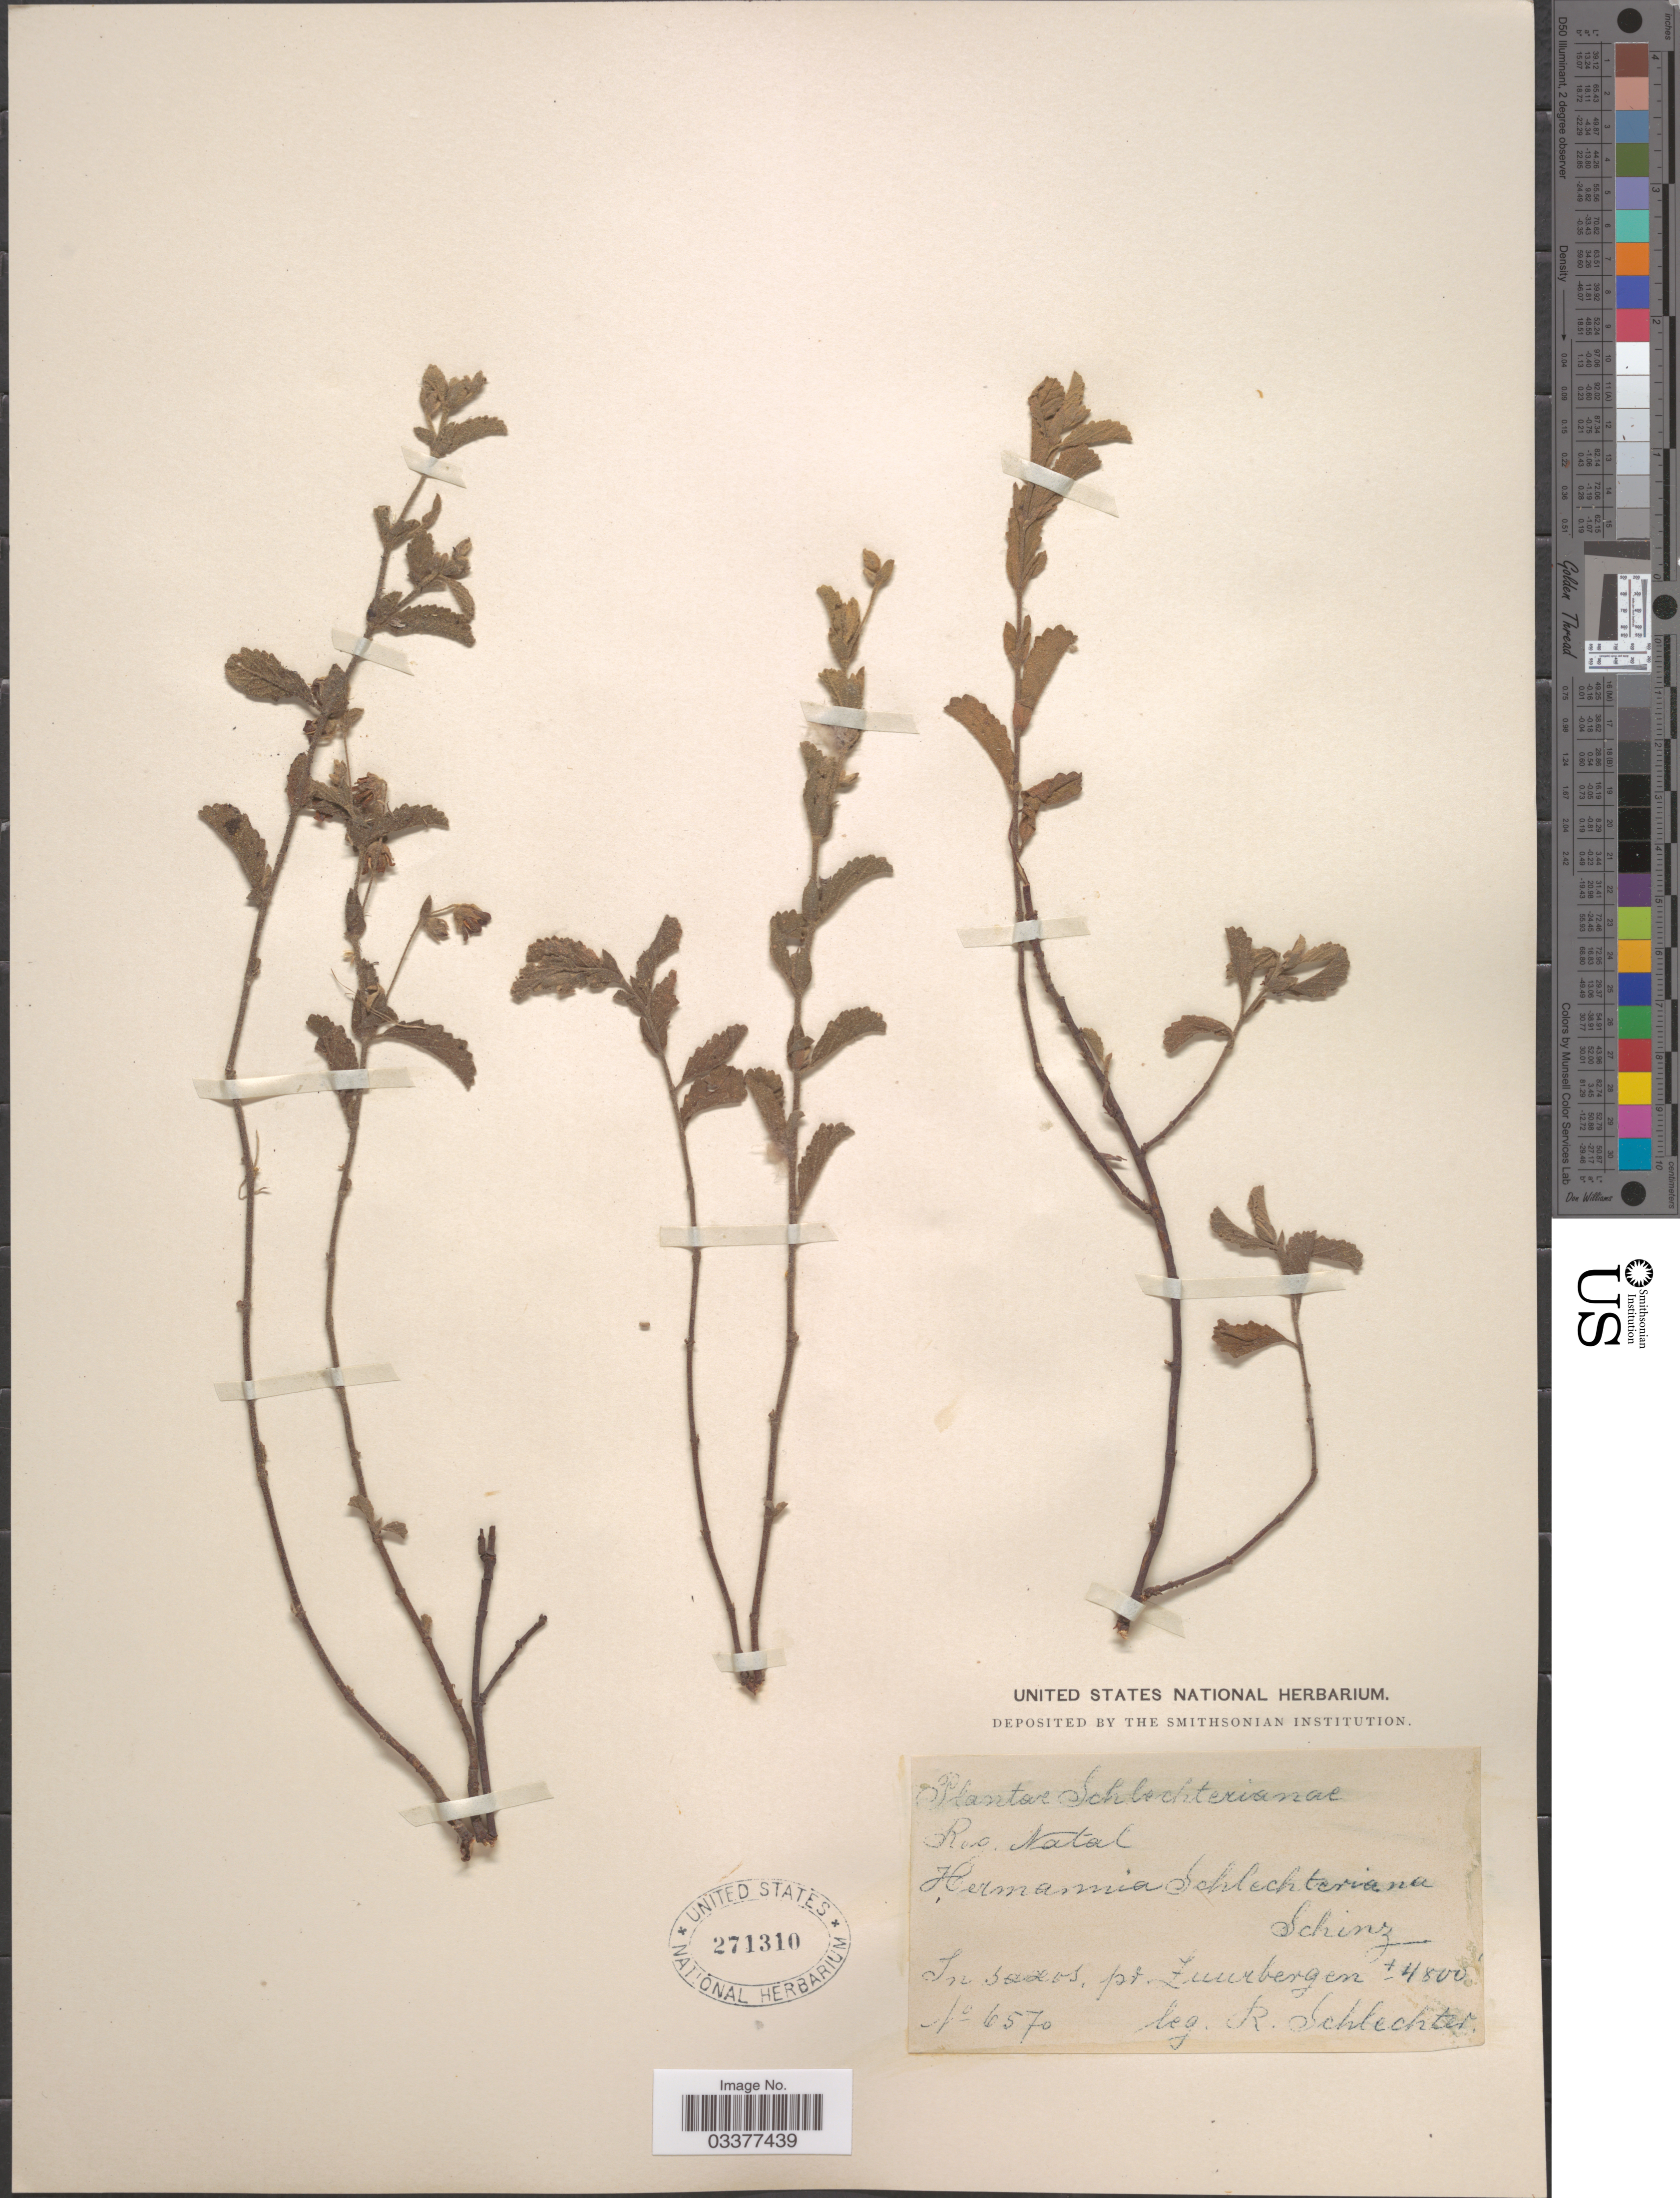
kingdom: Plantae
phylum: Tracheophyta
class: Magnoliopsida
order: Malvales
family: Malvaceae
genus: Hermannia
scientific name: Hermannia schlechteriana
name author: Schinz ex K. Schum.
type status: Type Collection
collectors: F. R. R. Schlechter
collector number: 6570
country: South Africa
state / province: KwaZulu-Natal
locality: Reg Natal. In saxos, pr. Zuurbergen.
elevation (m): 1463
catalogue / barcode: US 271310